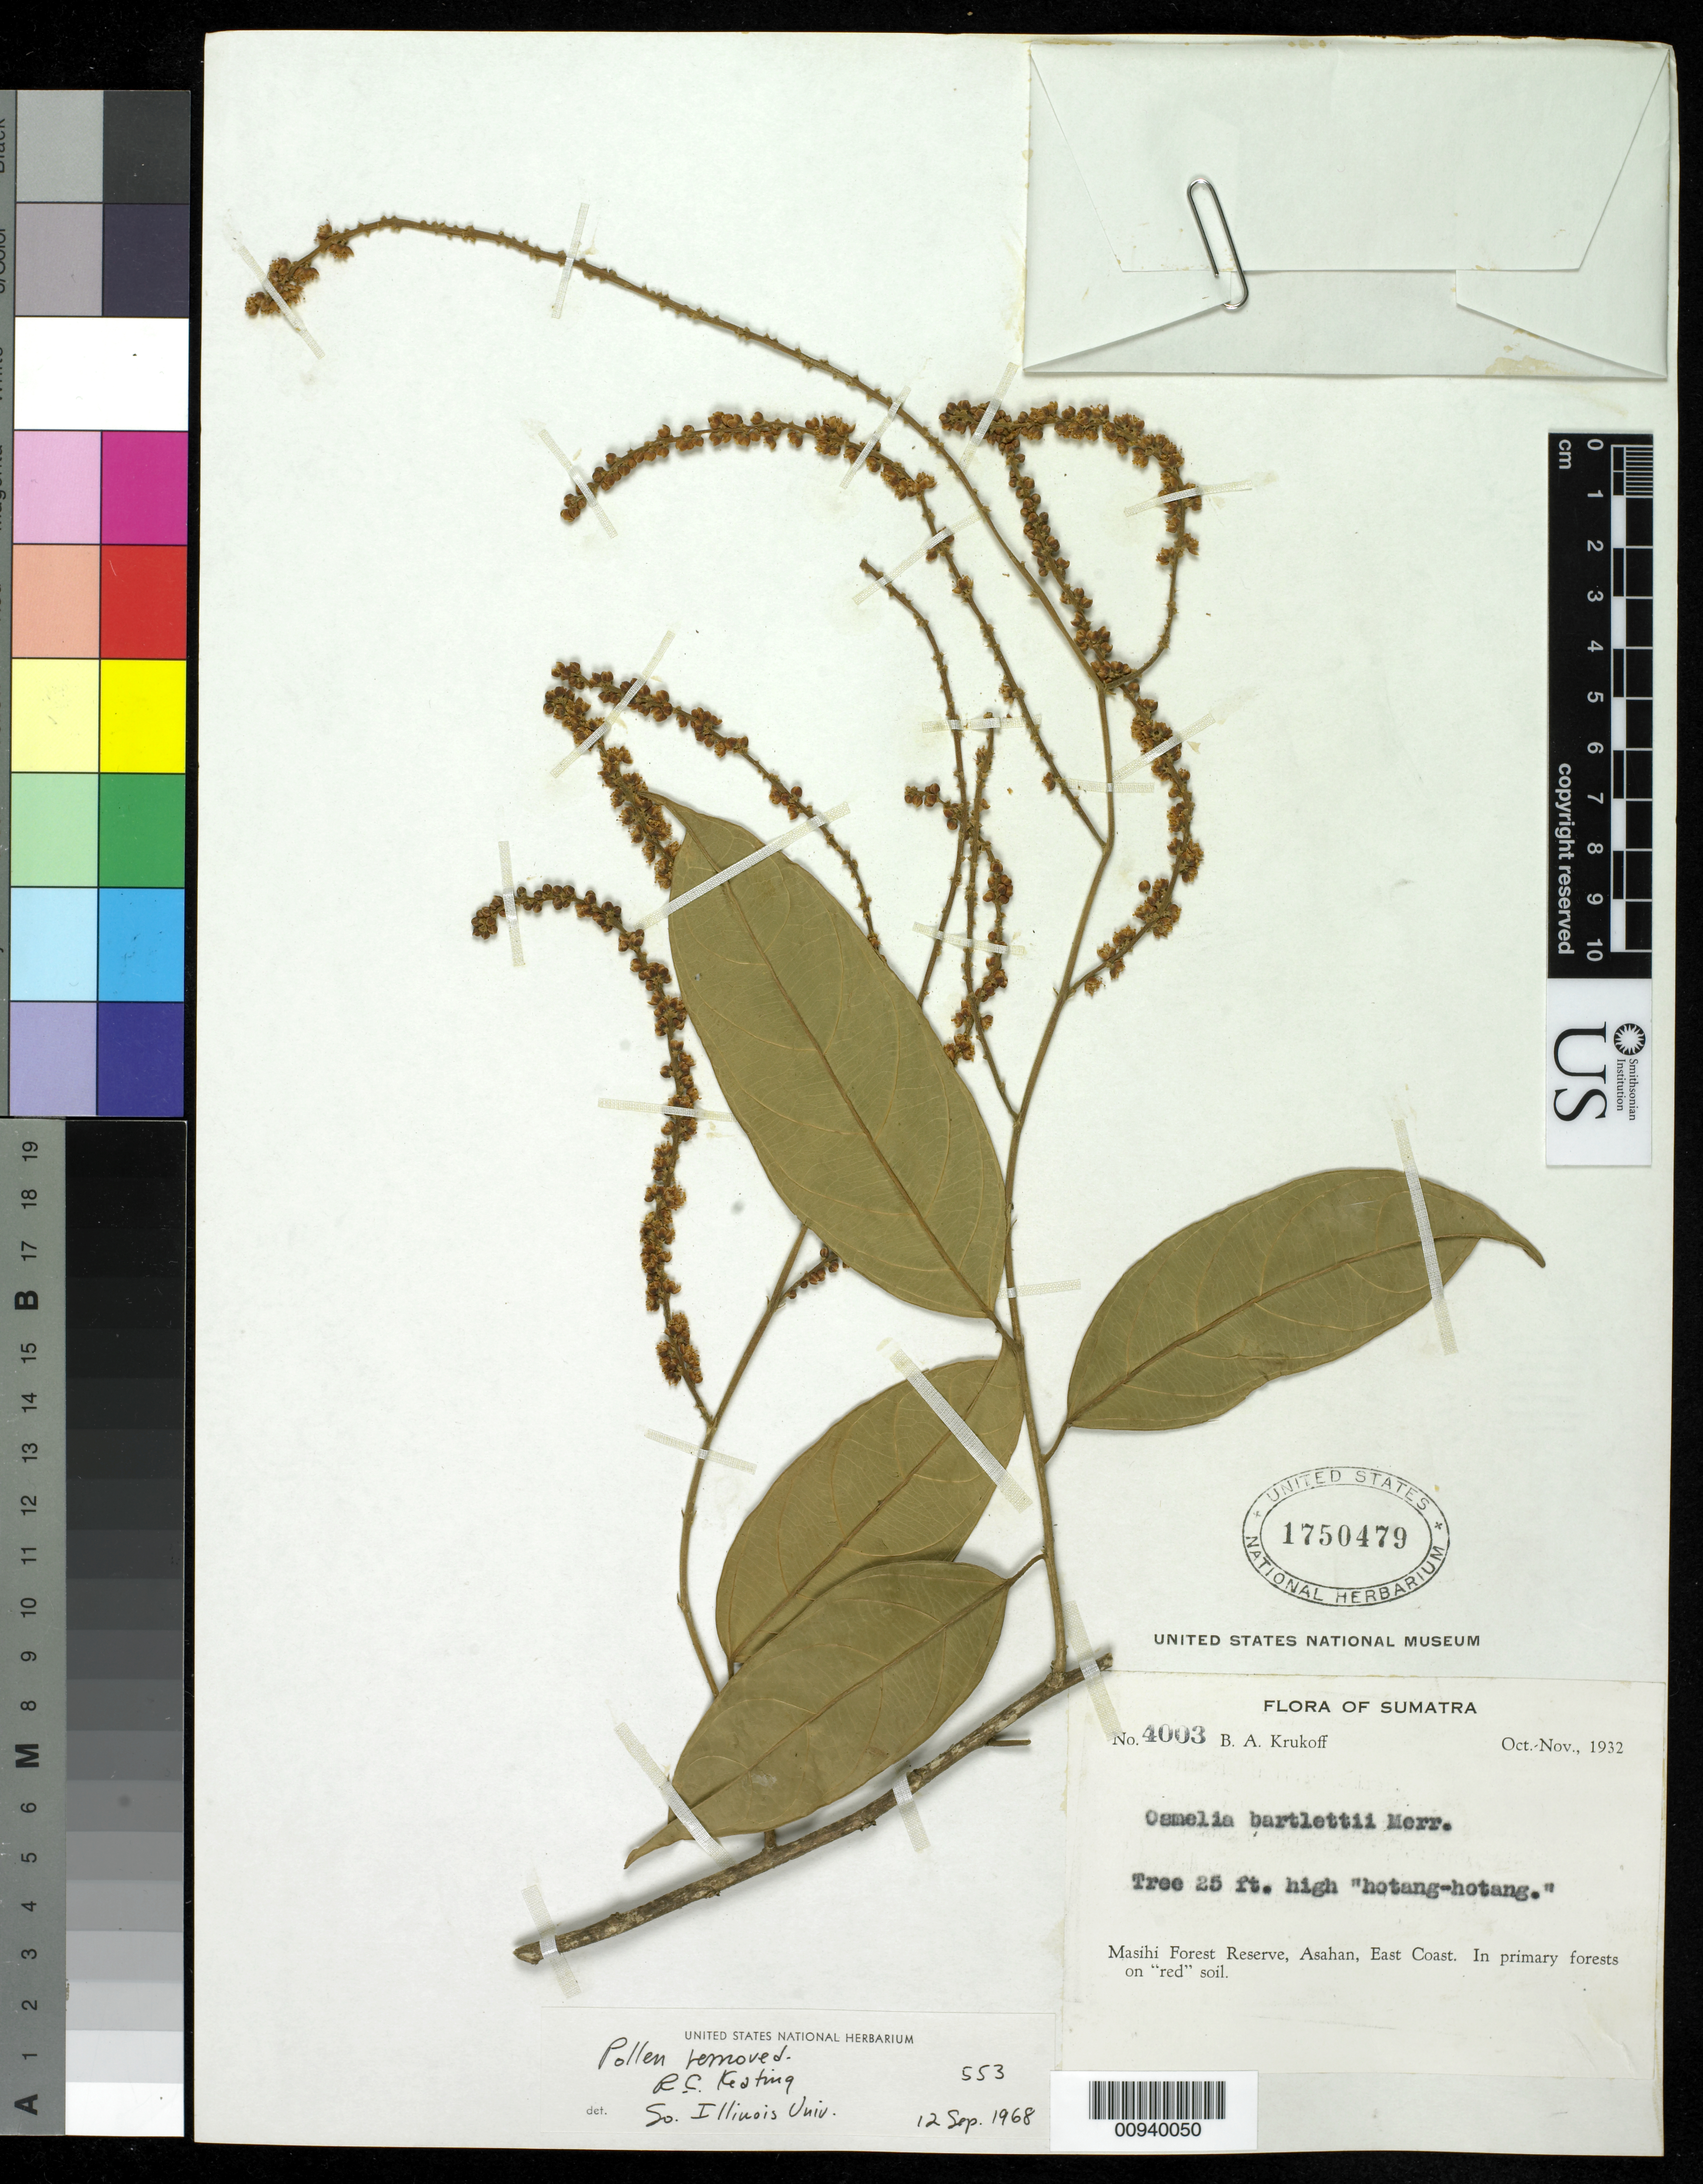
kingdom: Plantae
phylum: Tracheophyta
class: Magnoliopsida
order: Malpighiales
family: Salicaceae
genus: Osmelia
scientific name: Osmelia bartlettii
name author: Merr.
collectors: B. A. Krukoff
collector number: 4003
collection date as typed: Oct 1932 to Nov 1932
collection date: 1932-10/1932-11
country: Indonesia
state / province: Sumatra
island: Sumatra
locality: Masihi Forest Reserve, Asahan, East Coast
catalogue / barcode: US 1750479